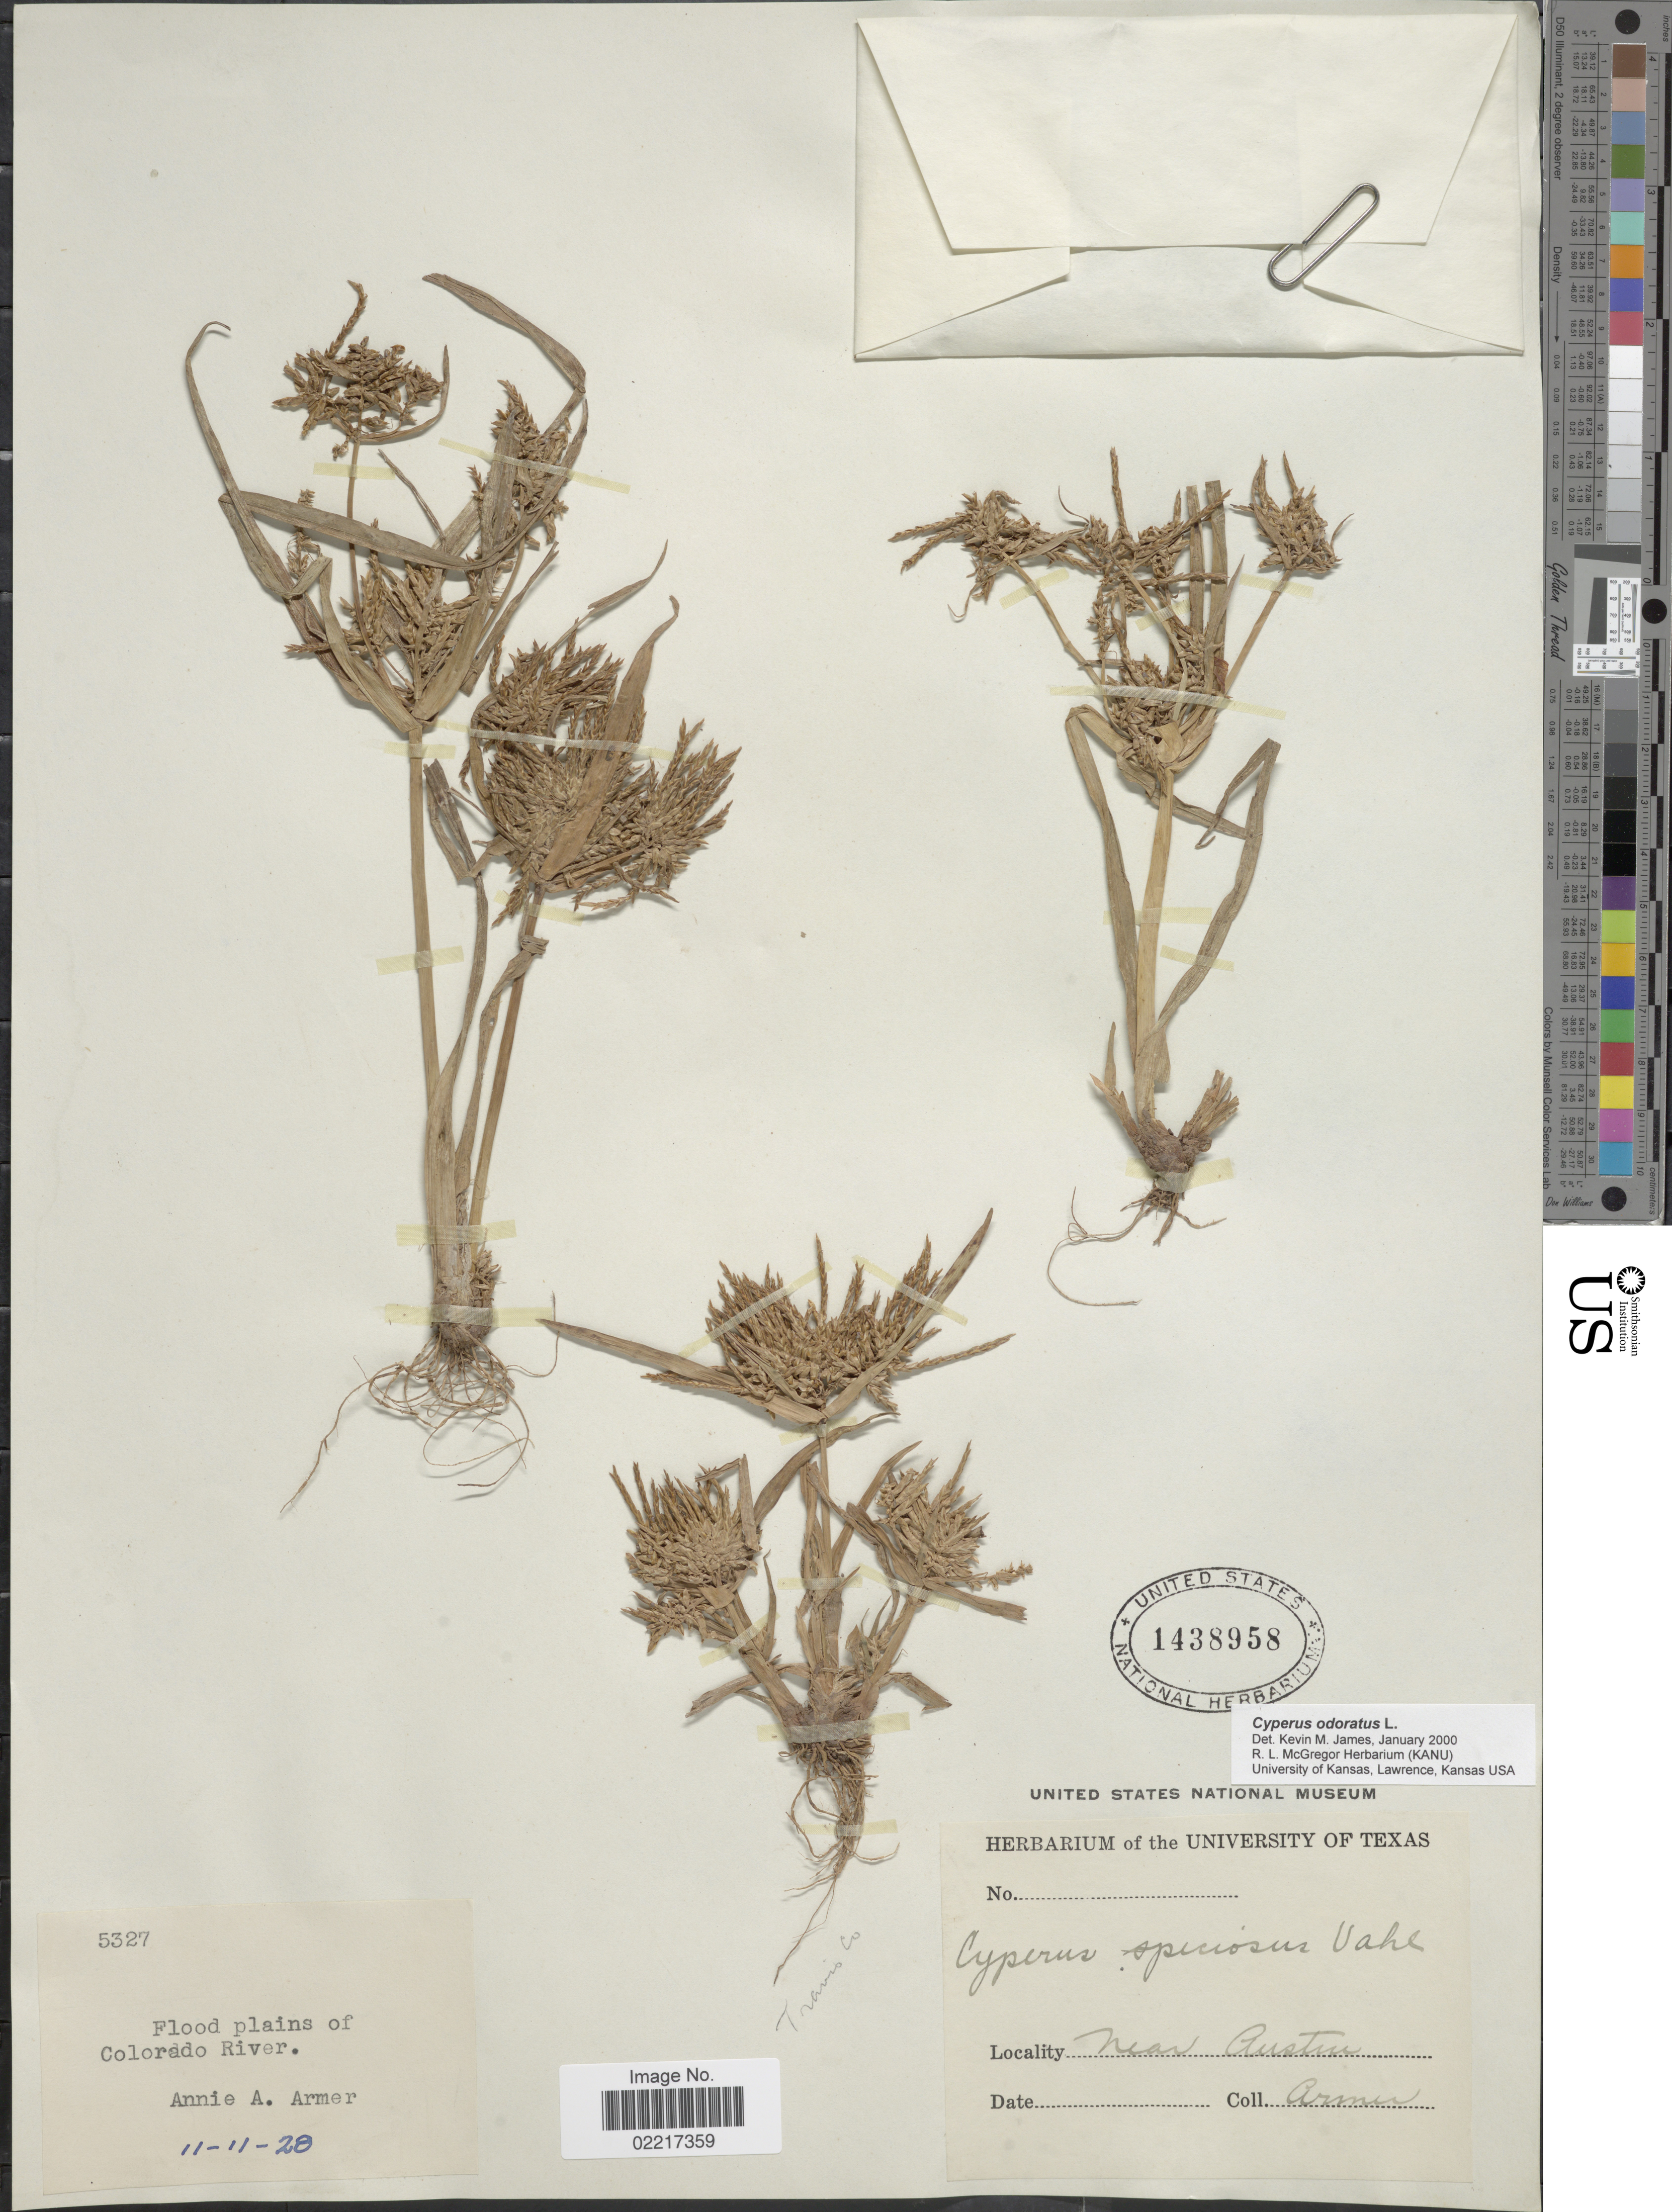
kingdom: Plantae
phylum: Tracheophyta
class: Liliopsida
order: Poales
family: Cyperaceae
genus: Cyperus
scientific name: Cyperus odoratus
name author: L.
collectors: A. Armer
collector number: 5327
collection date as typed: Transcribed d/m/y: 11/11/28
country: United States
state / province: Texas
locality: Near Austin, Flooda plains of Colorado River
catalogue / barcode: US 1438958